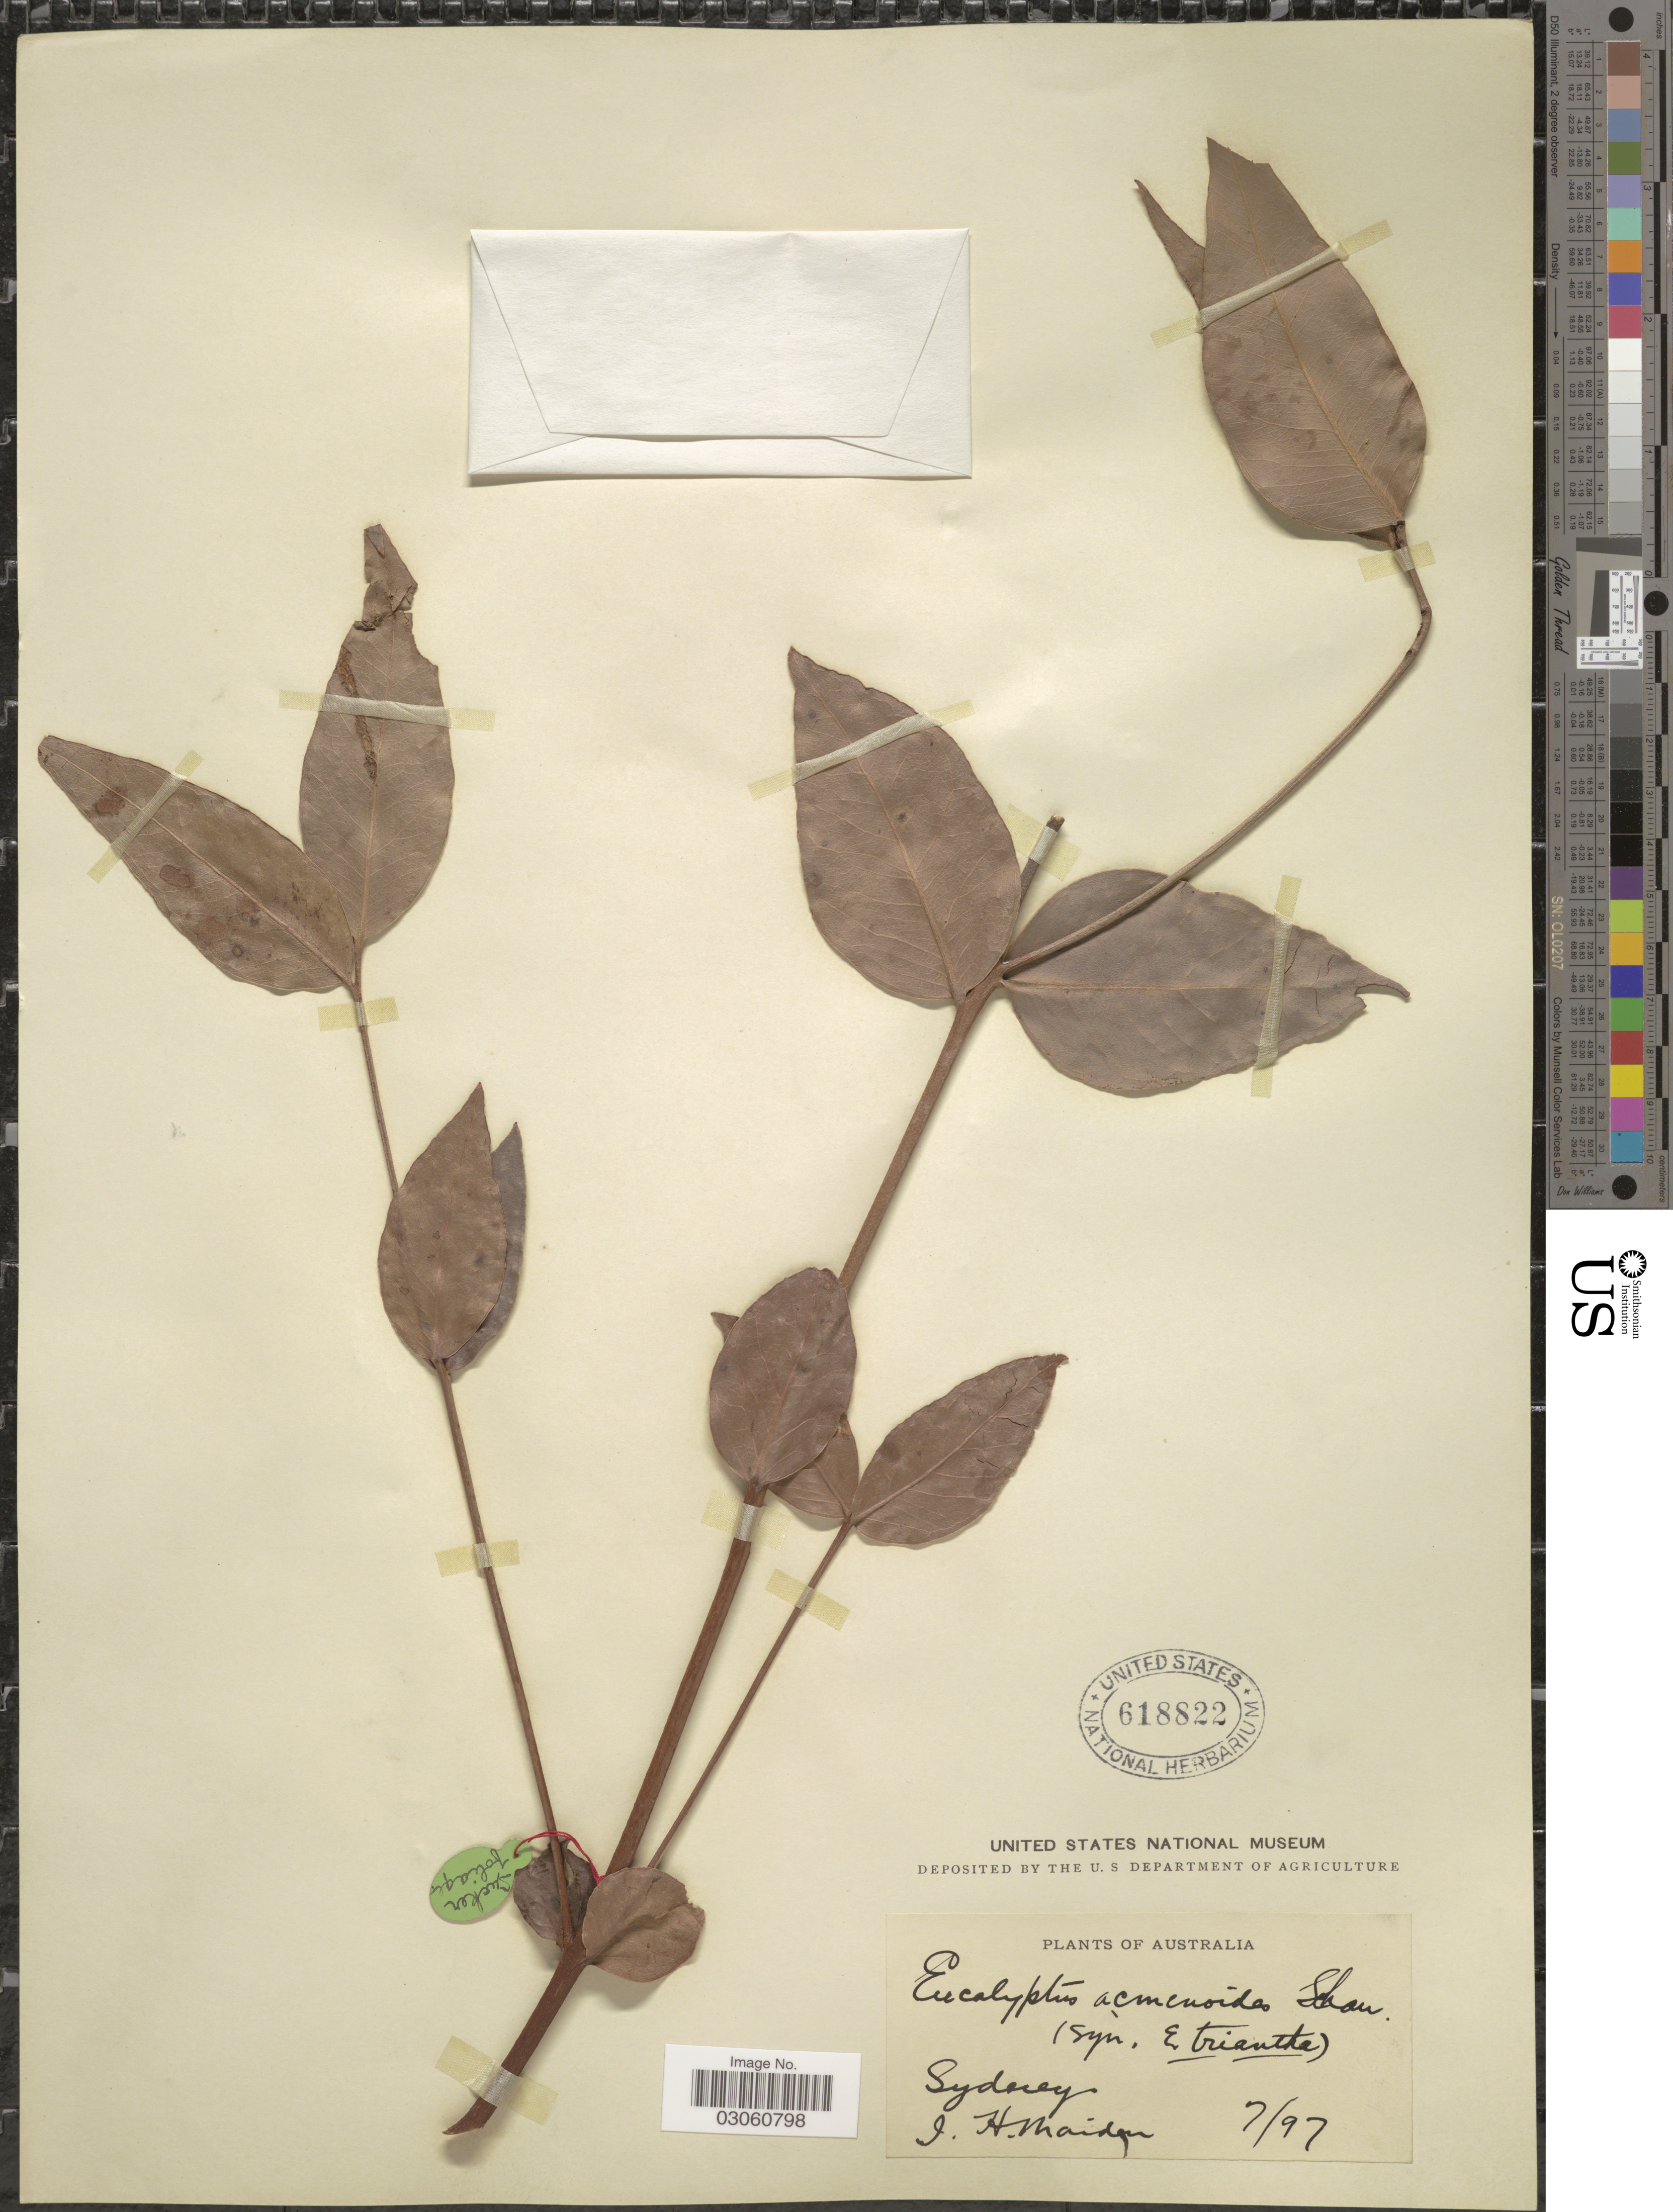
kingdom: Plantae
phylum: Tracheophyta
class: Magnoliopsida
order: Myrtales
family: Myrtaceae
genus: Eucalyptus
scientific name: Eucalyptus acmenoides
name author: S. Schauer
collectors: J. Maiden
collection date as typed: Transcribed d/m/y: /7/97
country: Australia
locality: Sydney.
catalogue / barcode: US 618822